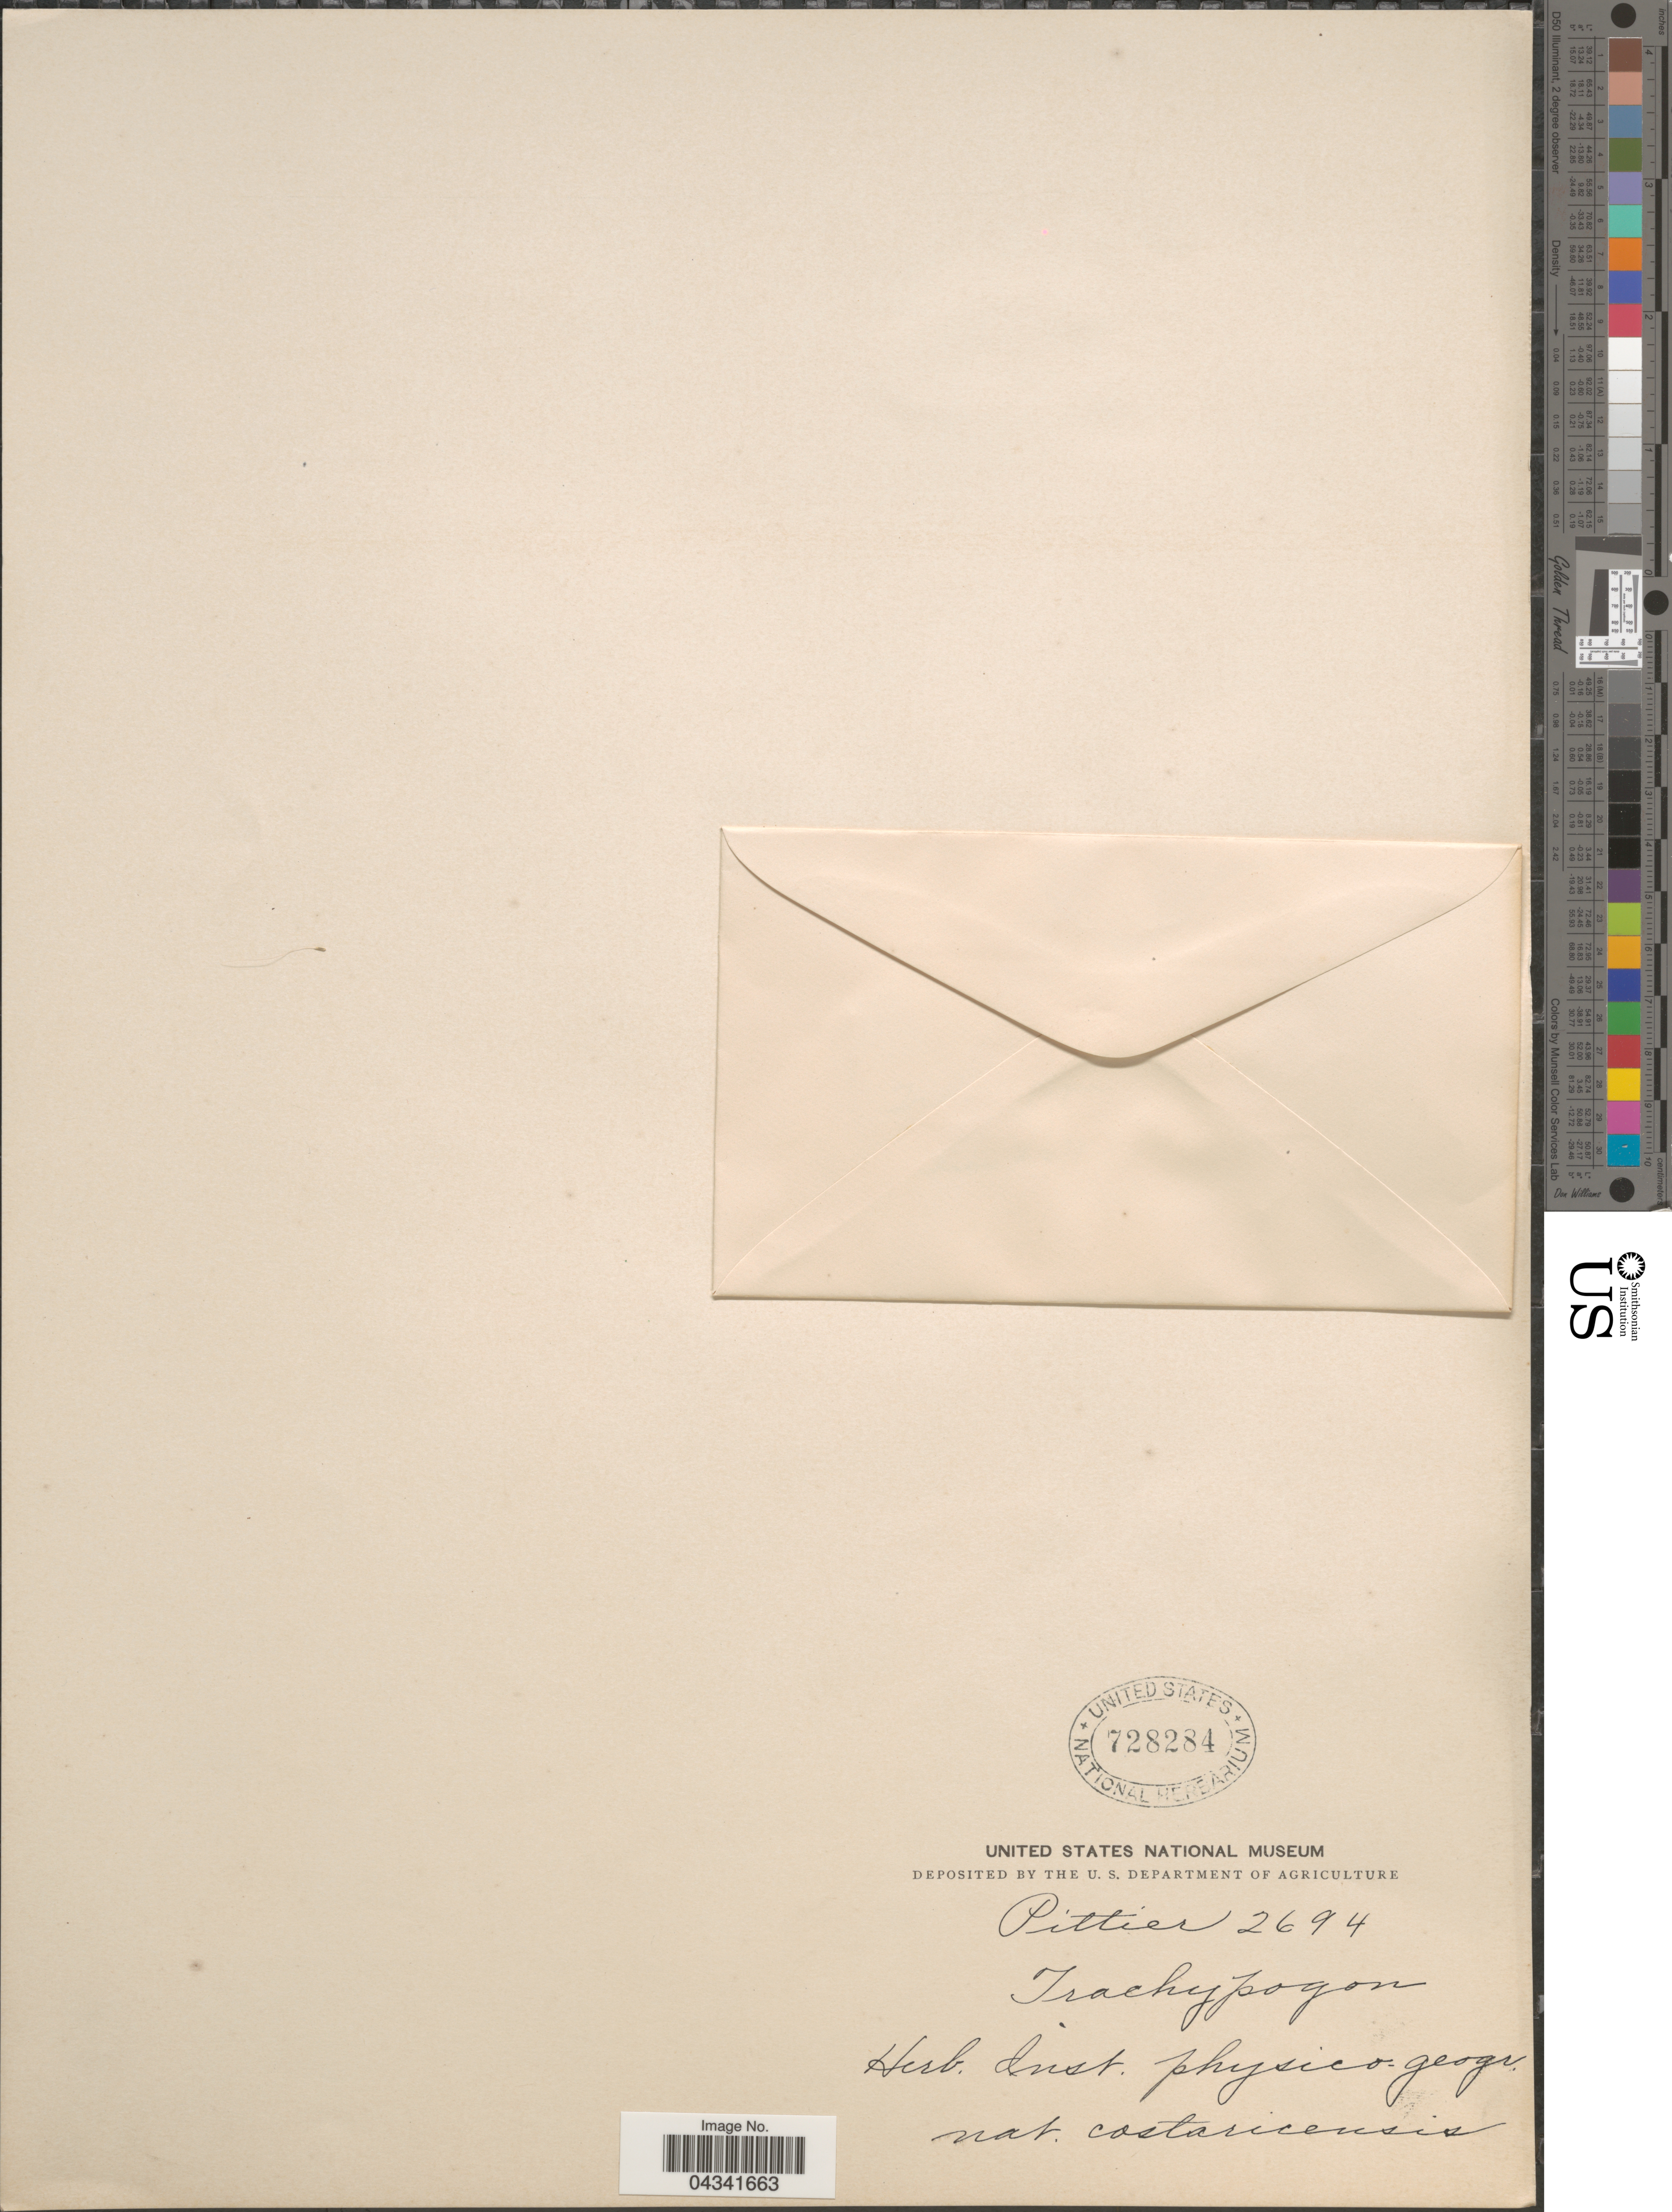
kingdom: Plantae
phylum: Tracheophyta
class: Liliopsida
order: Poales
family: Poaceae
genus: Trachypogon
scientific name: Trachypogon spicatus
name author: (L. f.) Kuntze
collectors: Pittier, --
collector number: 2694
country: Costa Rica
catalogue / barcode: US 728284